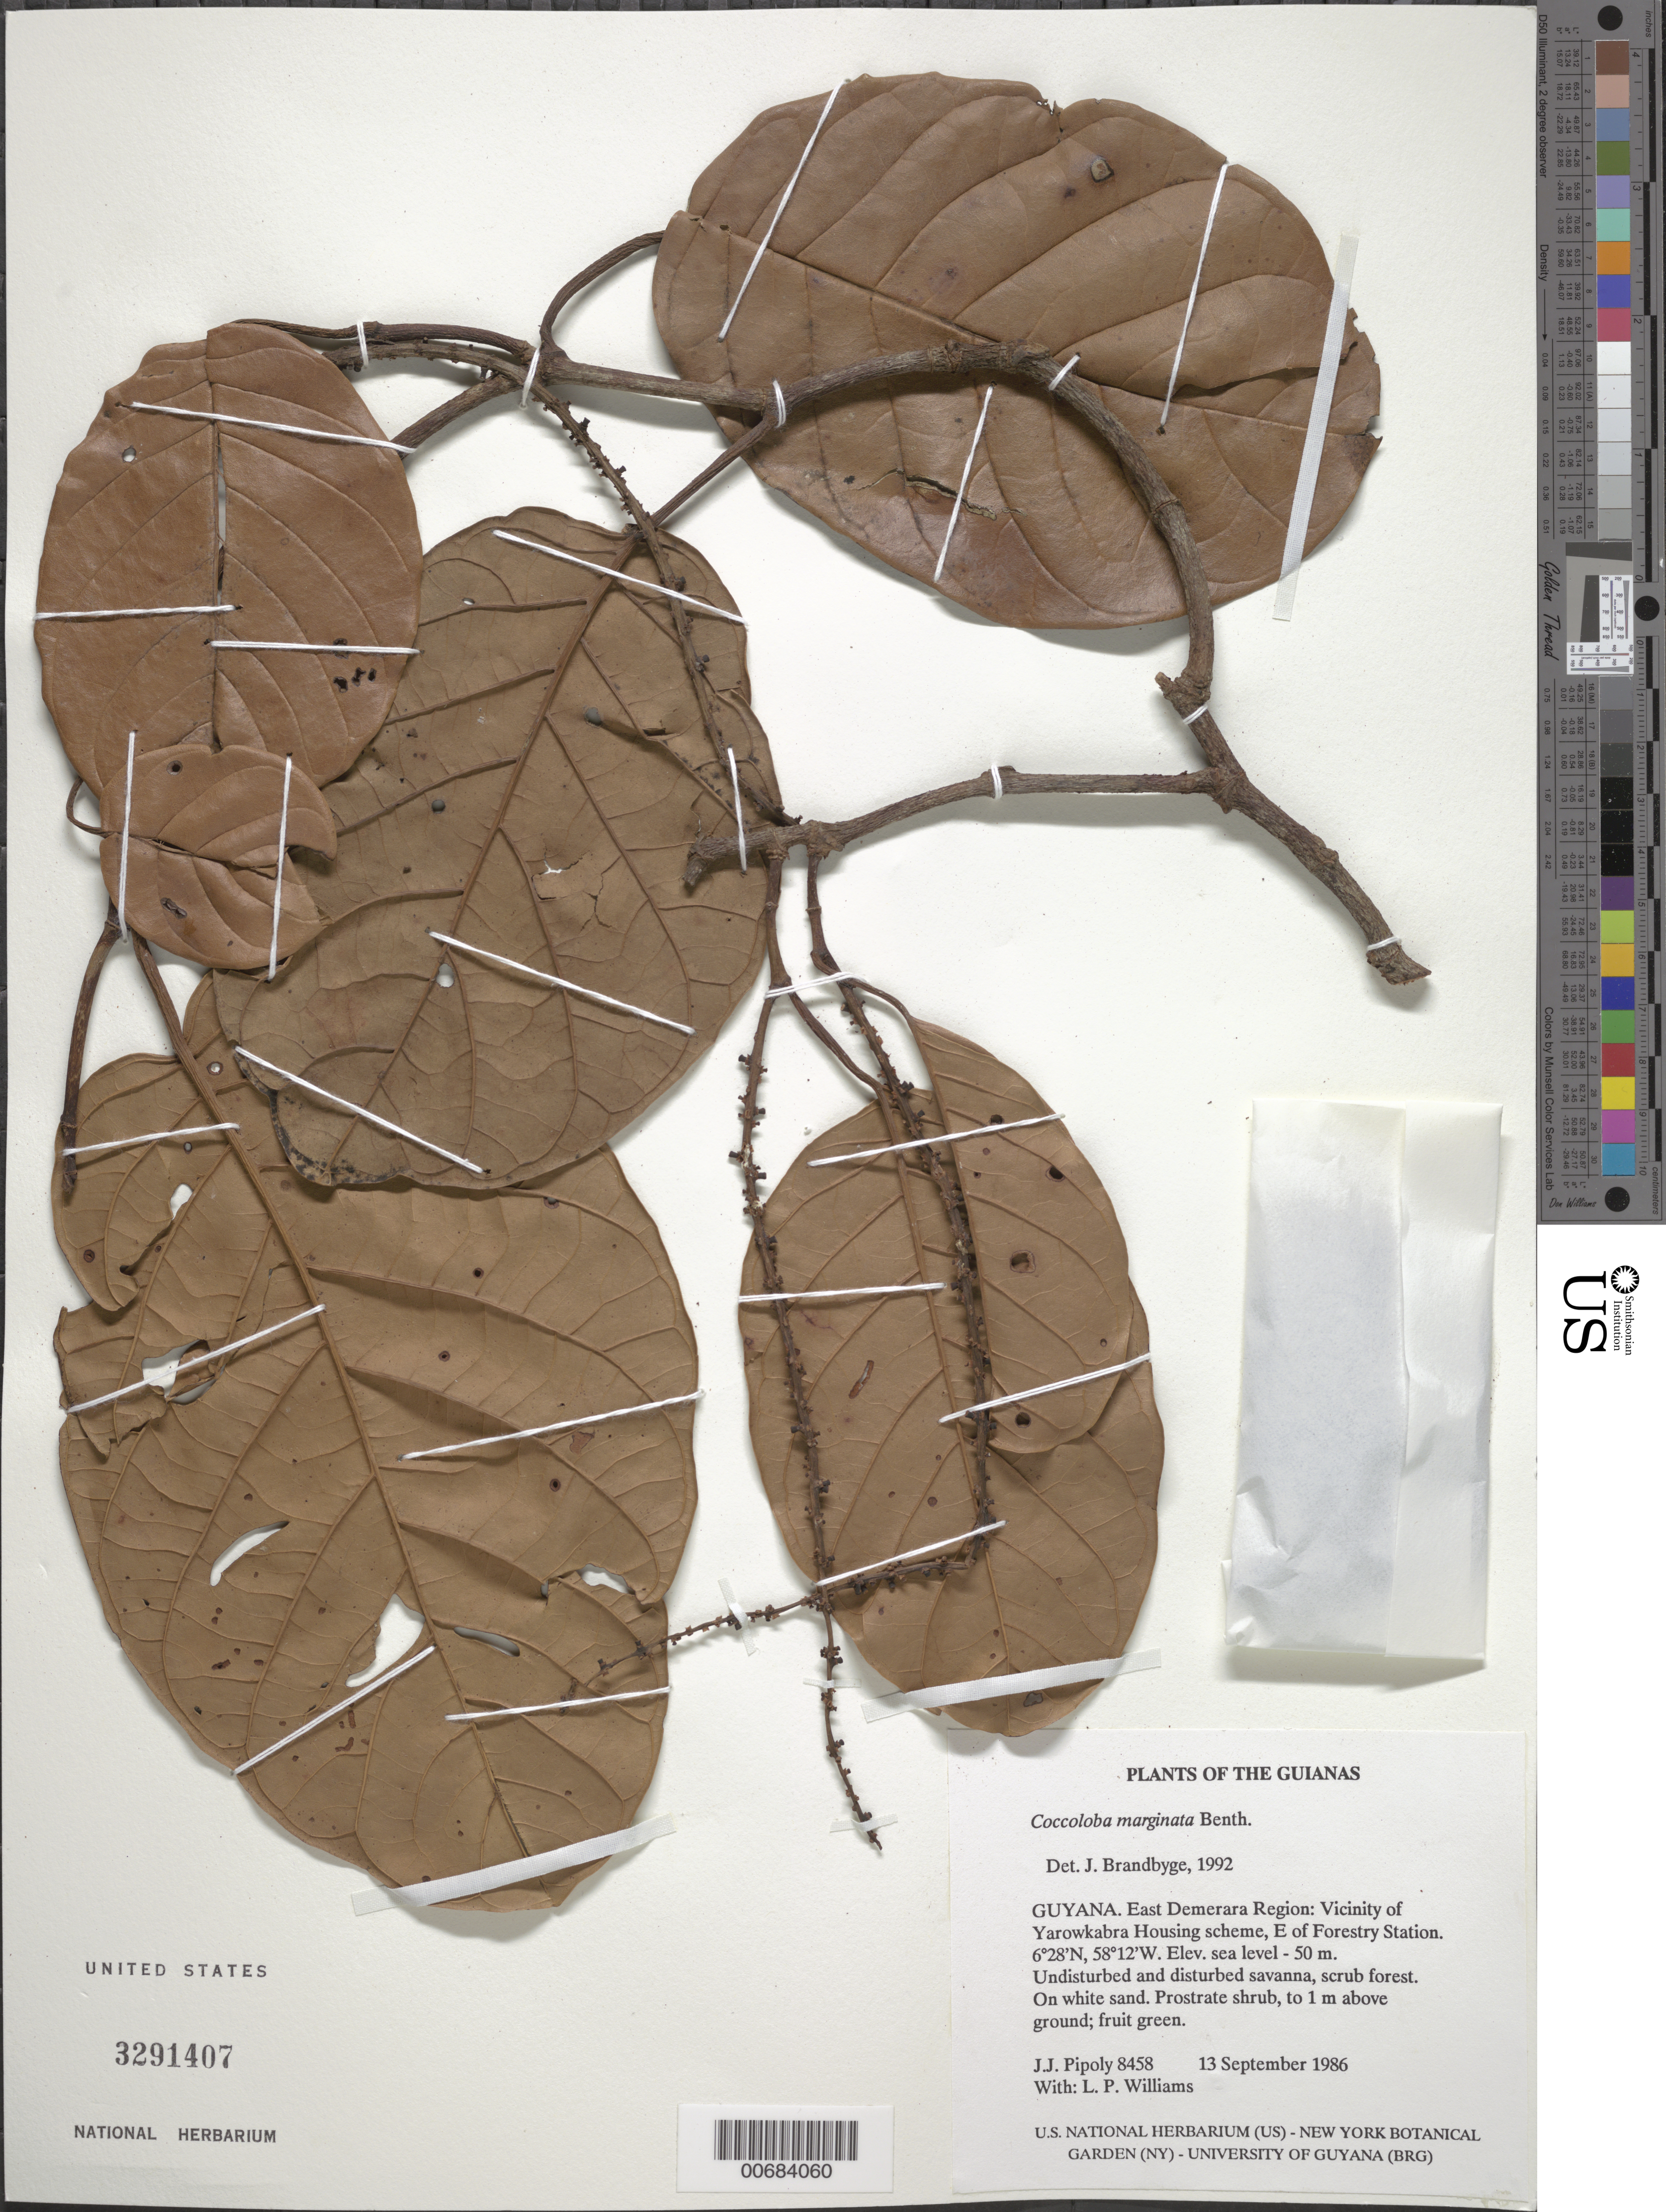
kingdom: Plantae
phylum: Tracheophyta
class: Magnoliopsida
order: Caryophyllales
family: Polygonaceae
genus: Coccoloba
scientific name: Coccoloba marginata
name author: Benth.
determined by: Brandbyge, J.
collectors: J. J. Pipoly & L. P. Williams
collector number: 8458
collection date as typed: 13 September 1986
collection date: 1986-09-13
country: Guyana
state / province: Demerara-Mahaica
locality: Vicinity of Yarowkabra Housing scheme, E of Forestry Station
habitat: Undisturbed and disturbed savanna, scrub forest. On white sand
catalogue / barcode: US 3291407